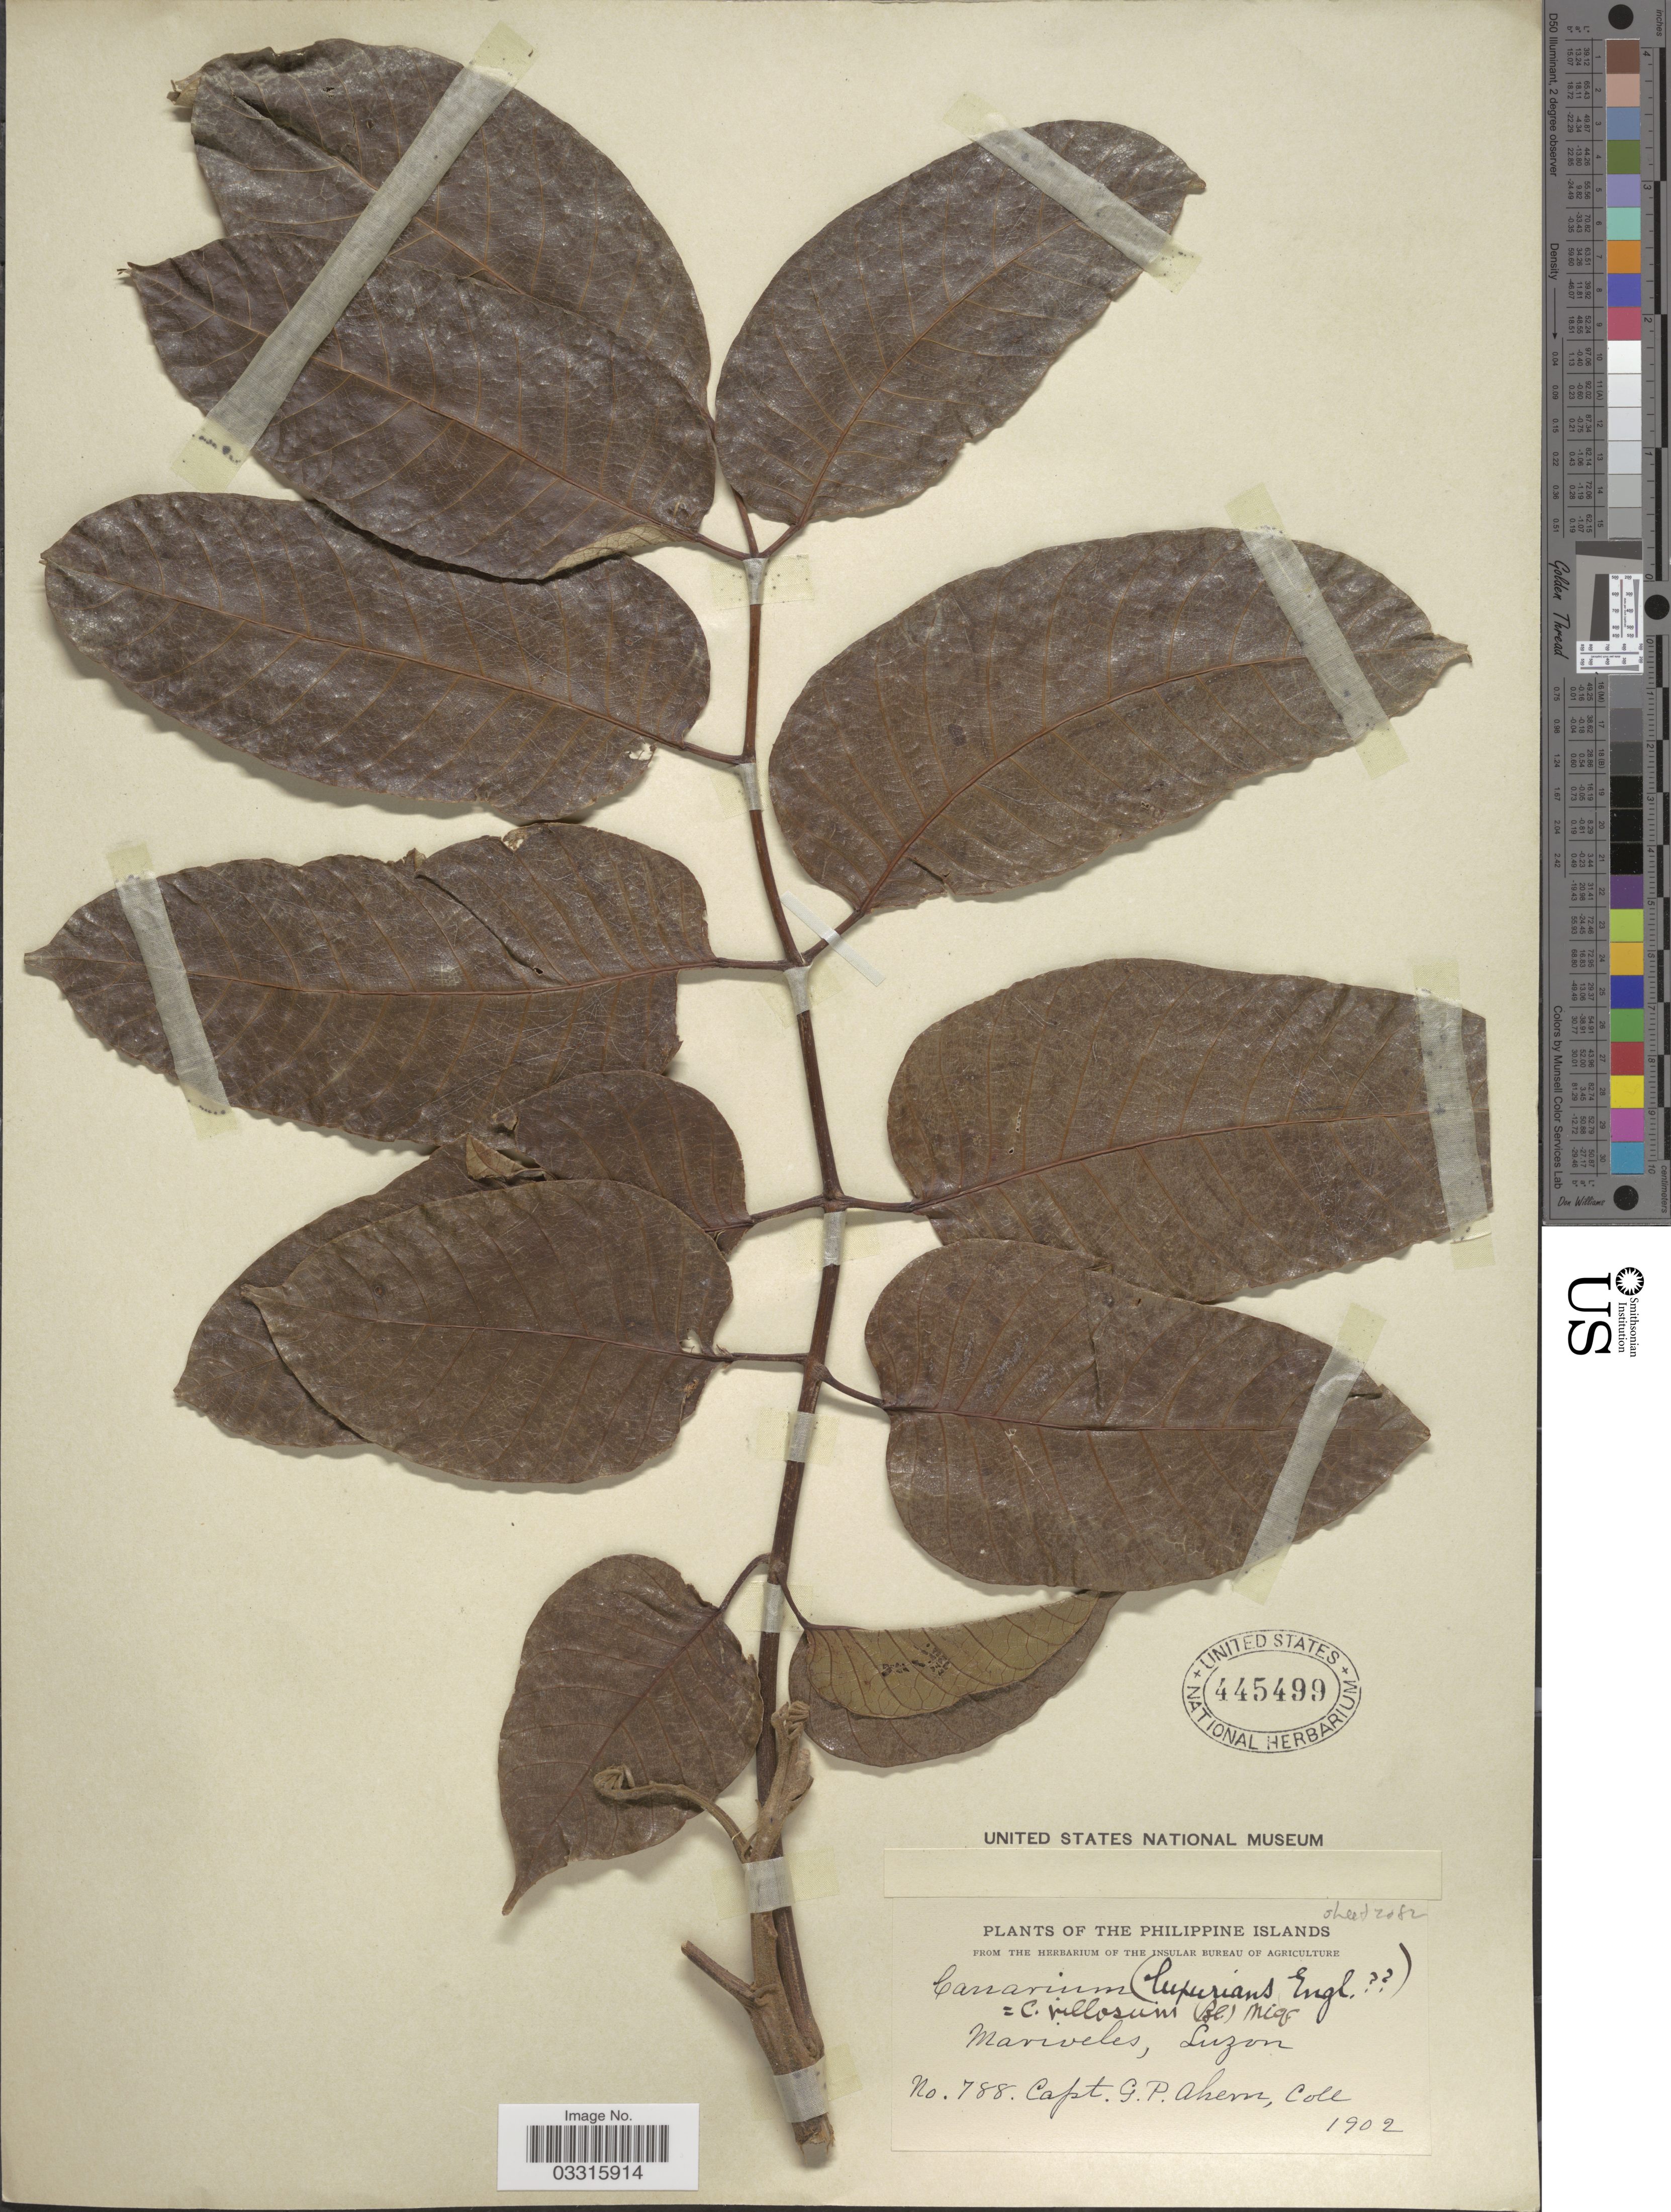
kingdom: Plantae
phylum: Tracheophyta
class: Magnoliopsida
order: Sapindales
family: Burseraceae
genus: Canarium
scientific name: Canarium asperum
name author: Benth.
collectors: G. Ahern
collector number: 788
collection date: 1902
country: Philippines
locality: Mariveles, Luzon.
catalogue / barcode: US 445499